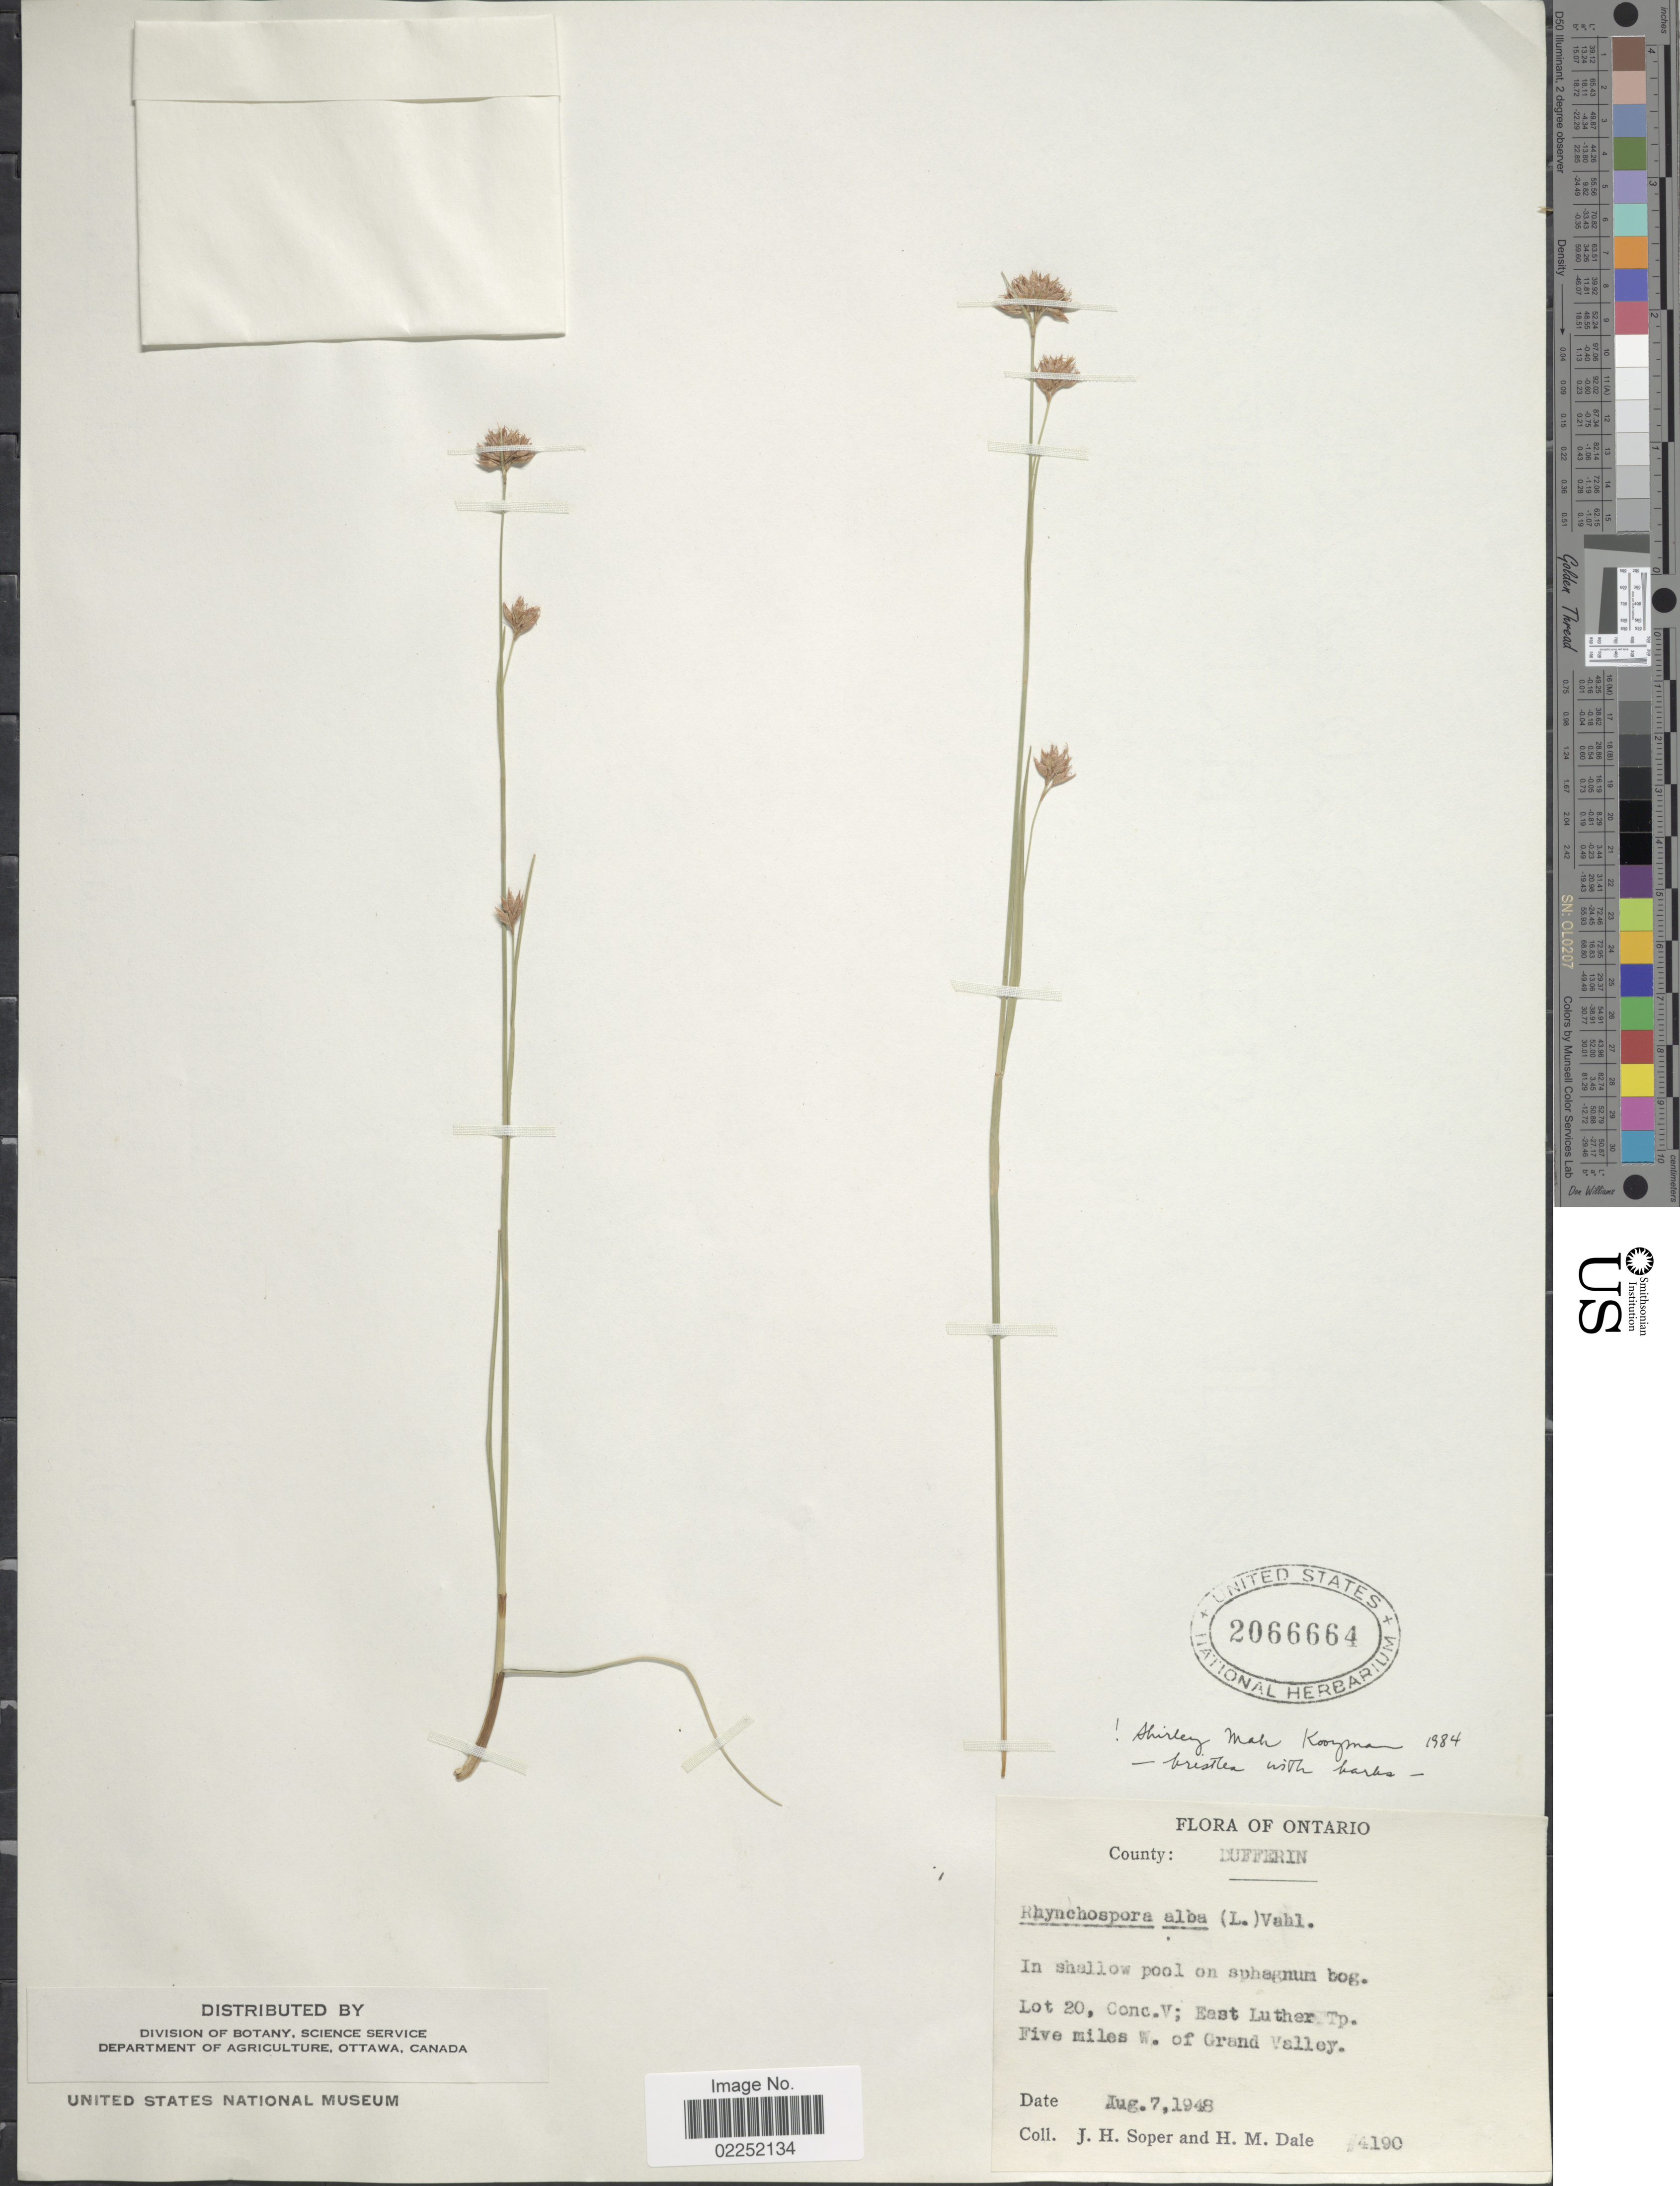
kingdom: Plantae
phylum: Tracheophyta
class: Liliopsida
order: Poales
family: Cyperaceae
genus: Rhynchospora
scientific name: Rhynchospora alba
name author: (L.) Vahl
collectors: J. H. Soper & H. M. Dale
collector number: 4190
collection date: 1948-08-07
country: Canada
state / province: Ontario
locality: County: Dufferin, In shallow pool on sphagnum bog, Lot 20, Conc. V; East Luther Tp. Five miles W of Grand Valley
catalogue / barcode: US 2066664